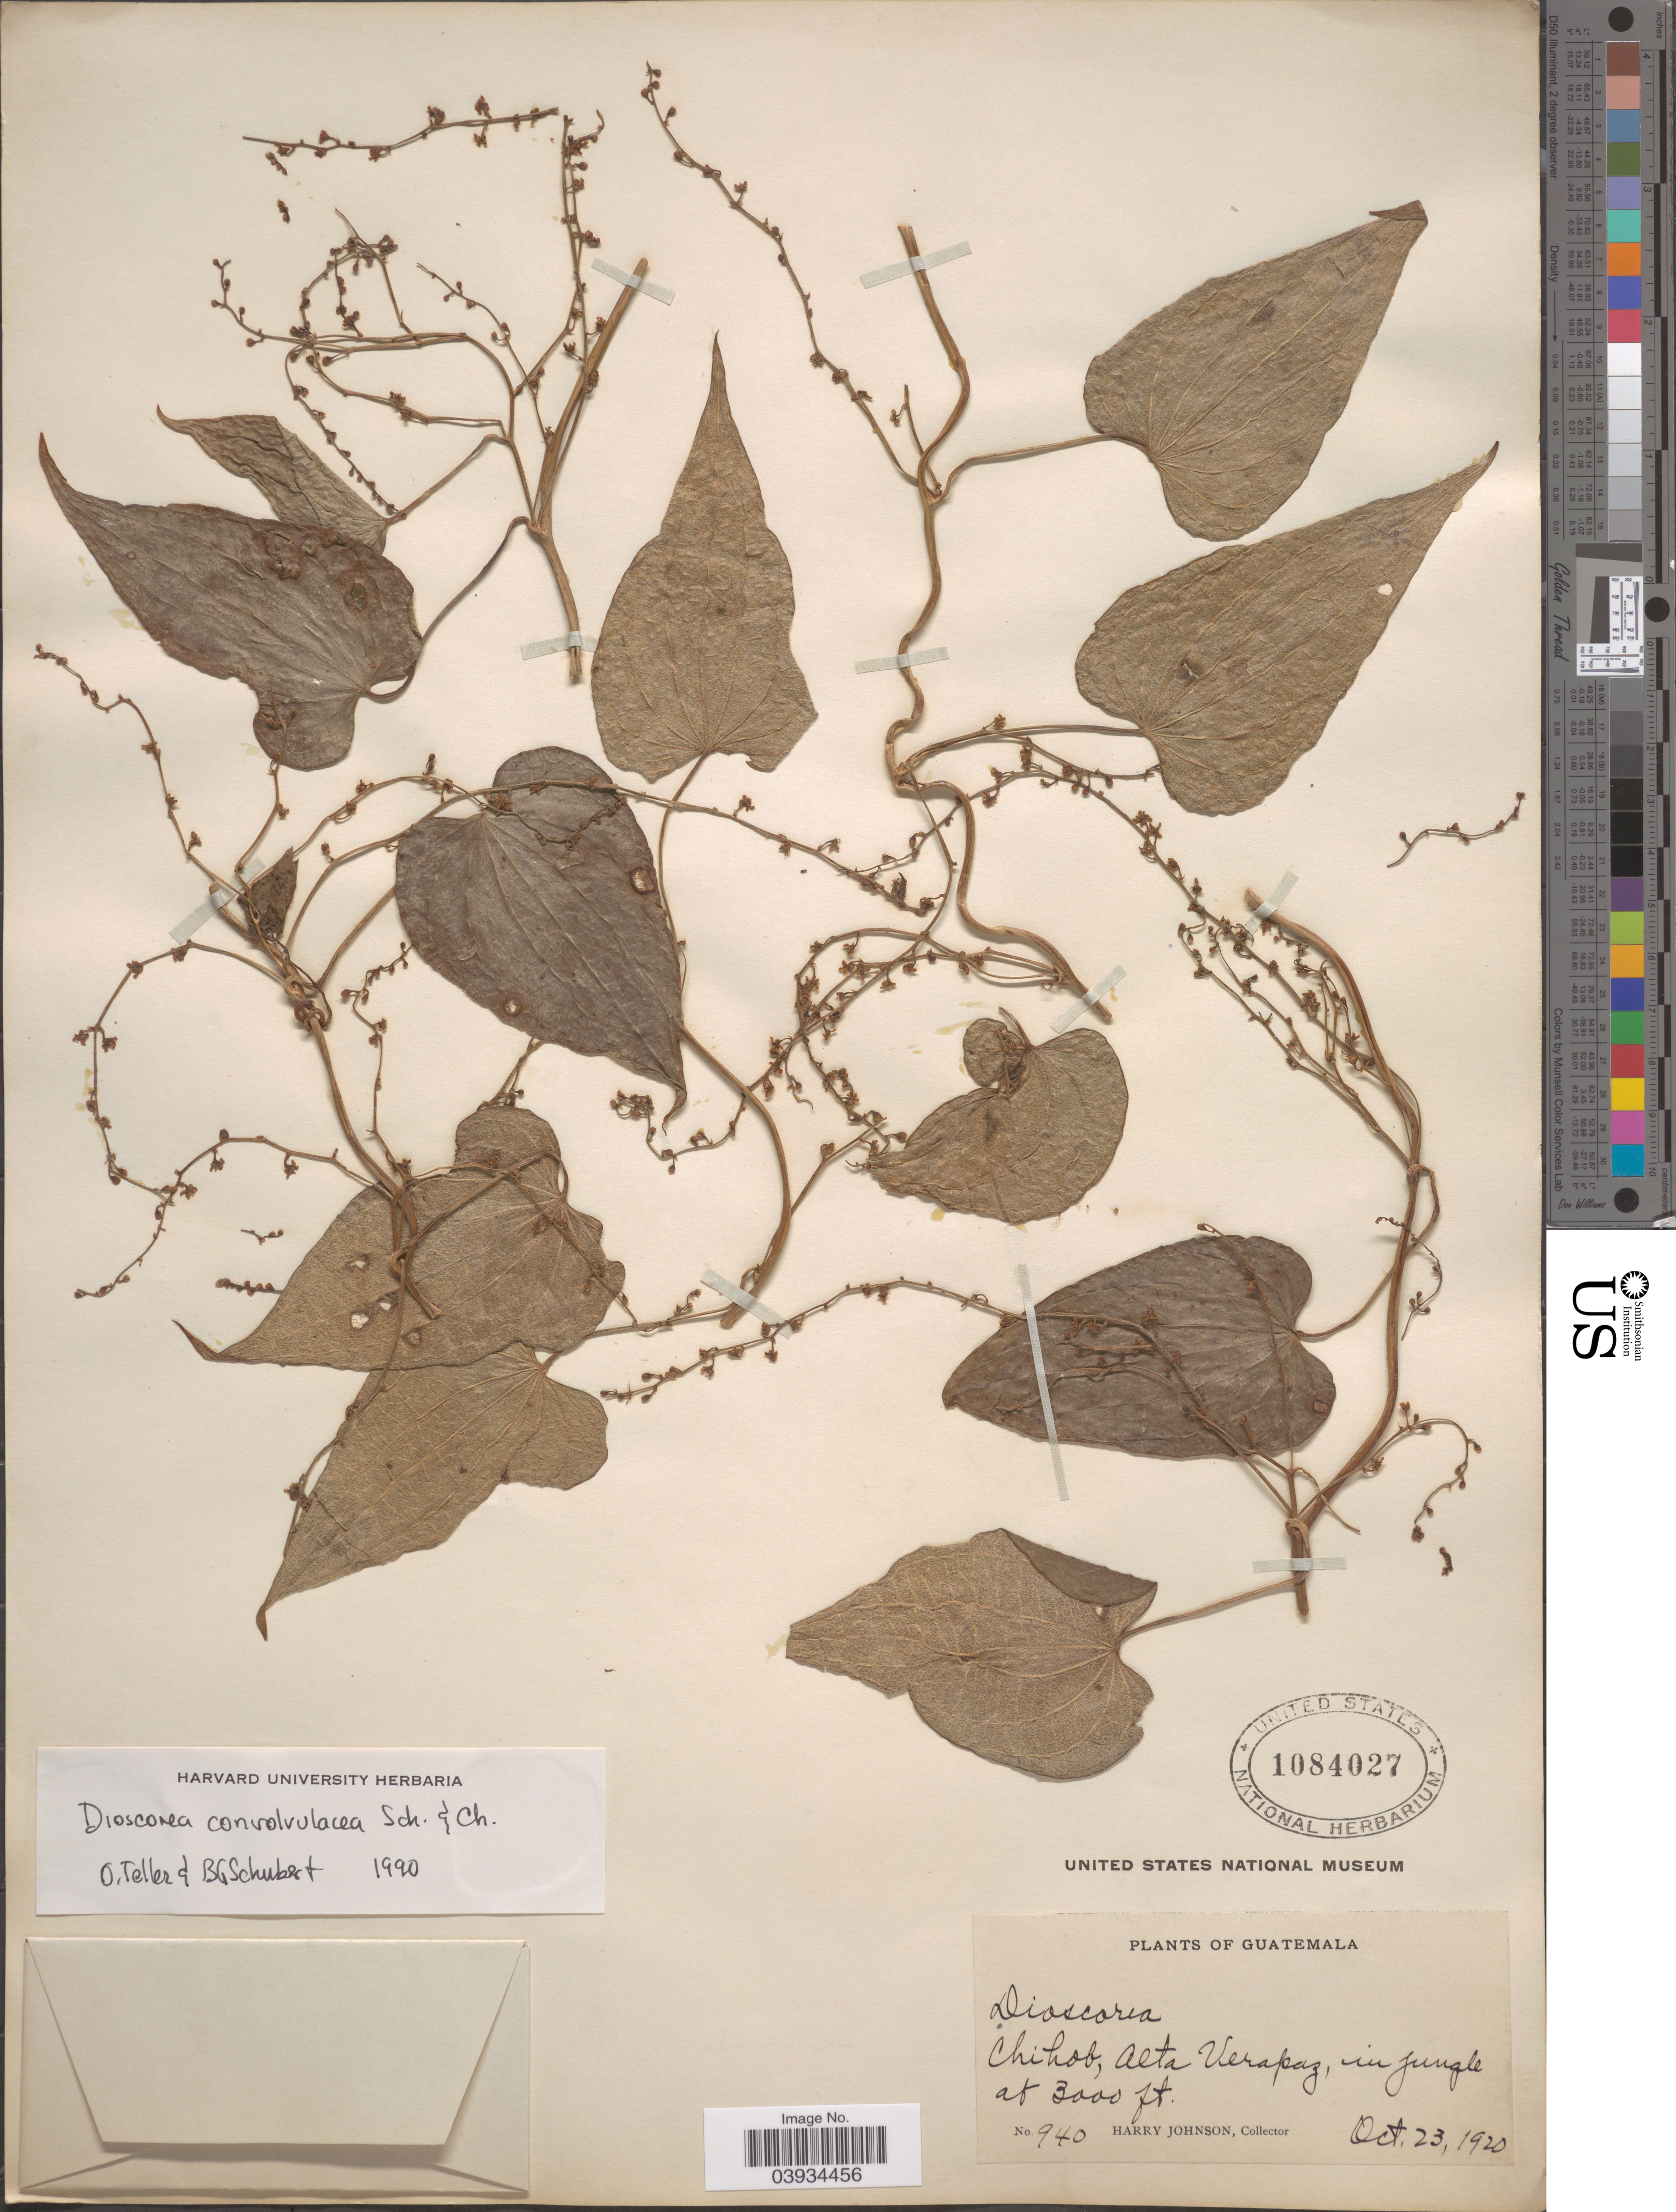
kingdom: Plantae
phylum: Tracheophyta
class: Liliopsida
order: Dioscoreales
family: Dioscoreaceae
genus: Dioscorea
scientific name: Dioscorea convolvulacea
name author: Schltdl. & Cham.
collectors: H. Johnson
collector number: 940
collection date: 1920-10-23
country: Guatemala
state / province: Alta Verapaz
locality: Chihob, Alta Verapaz, in jungle.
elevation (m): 914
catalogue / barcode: US 1084027